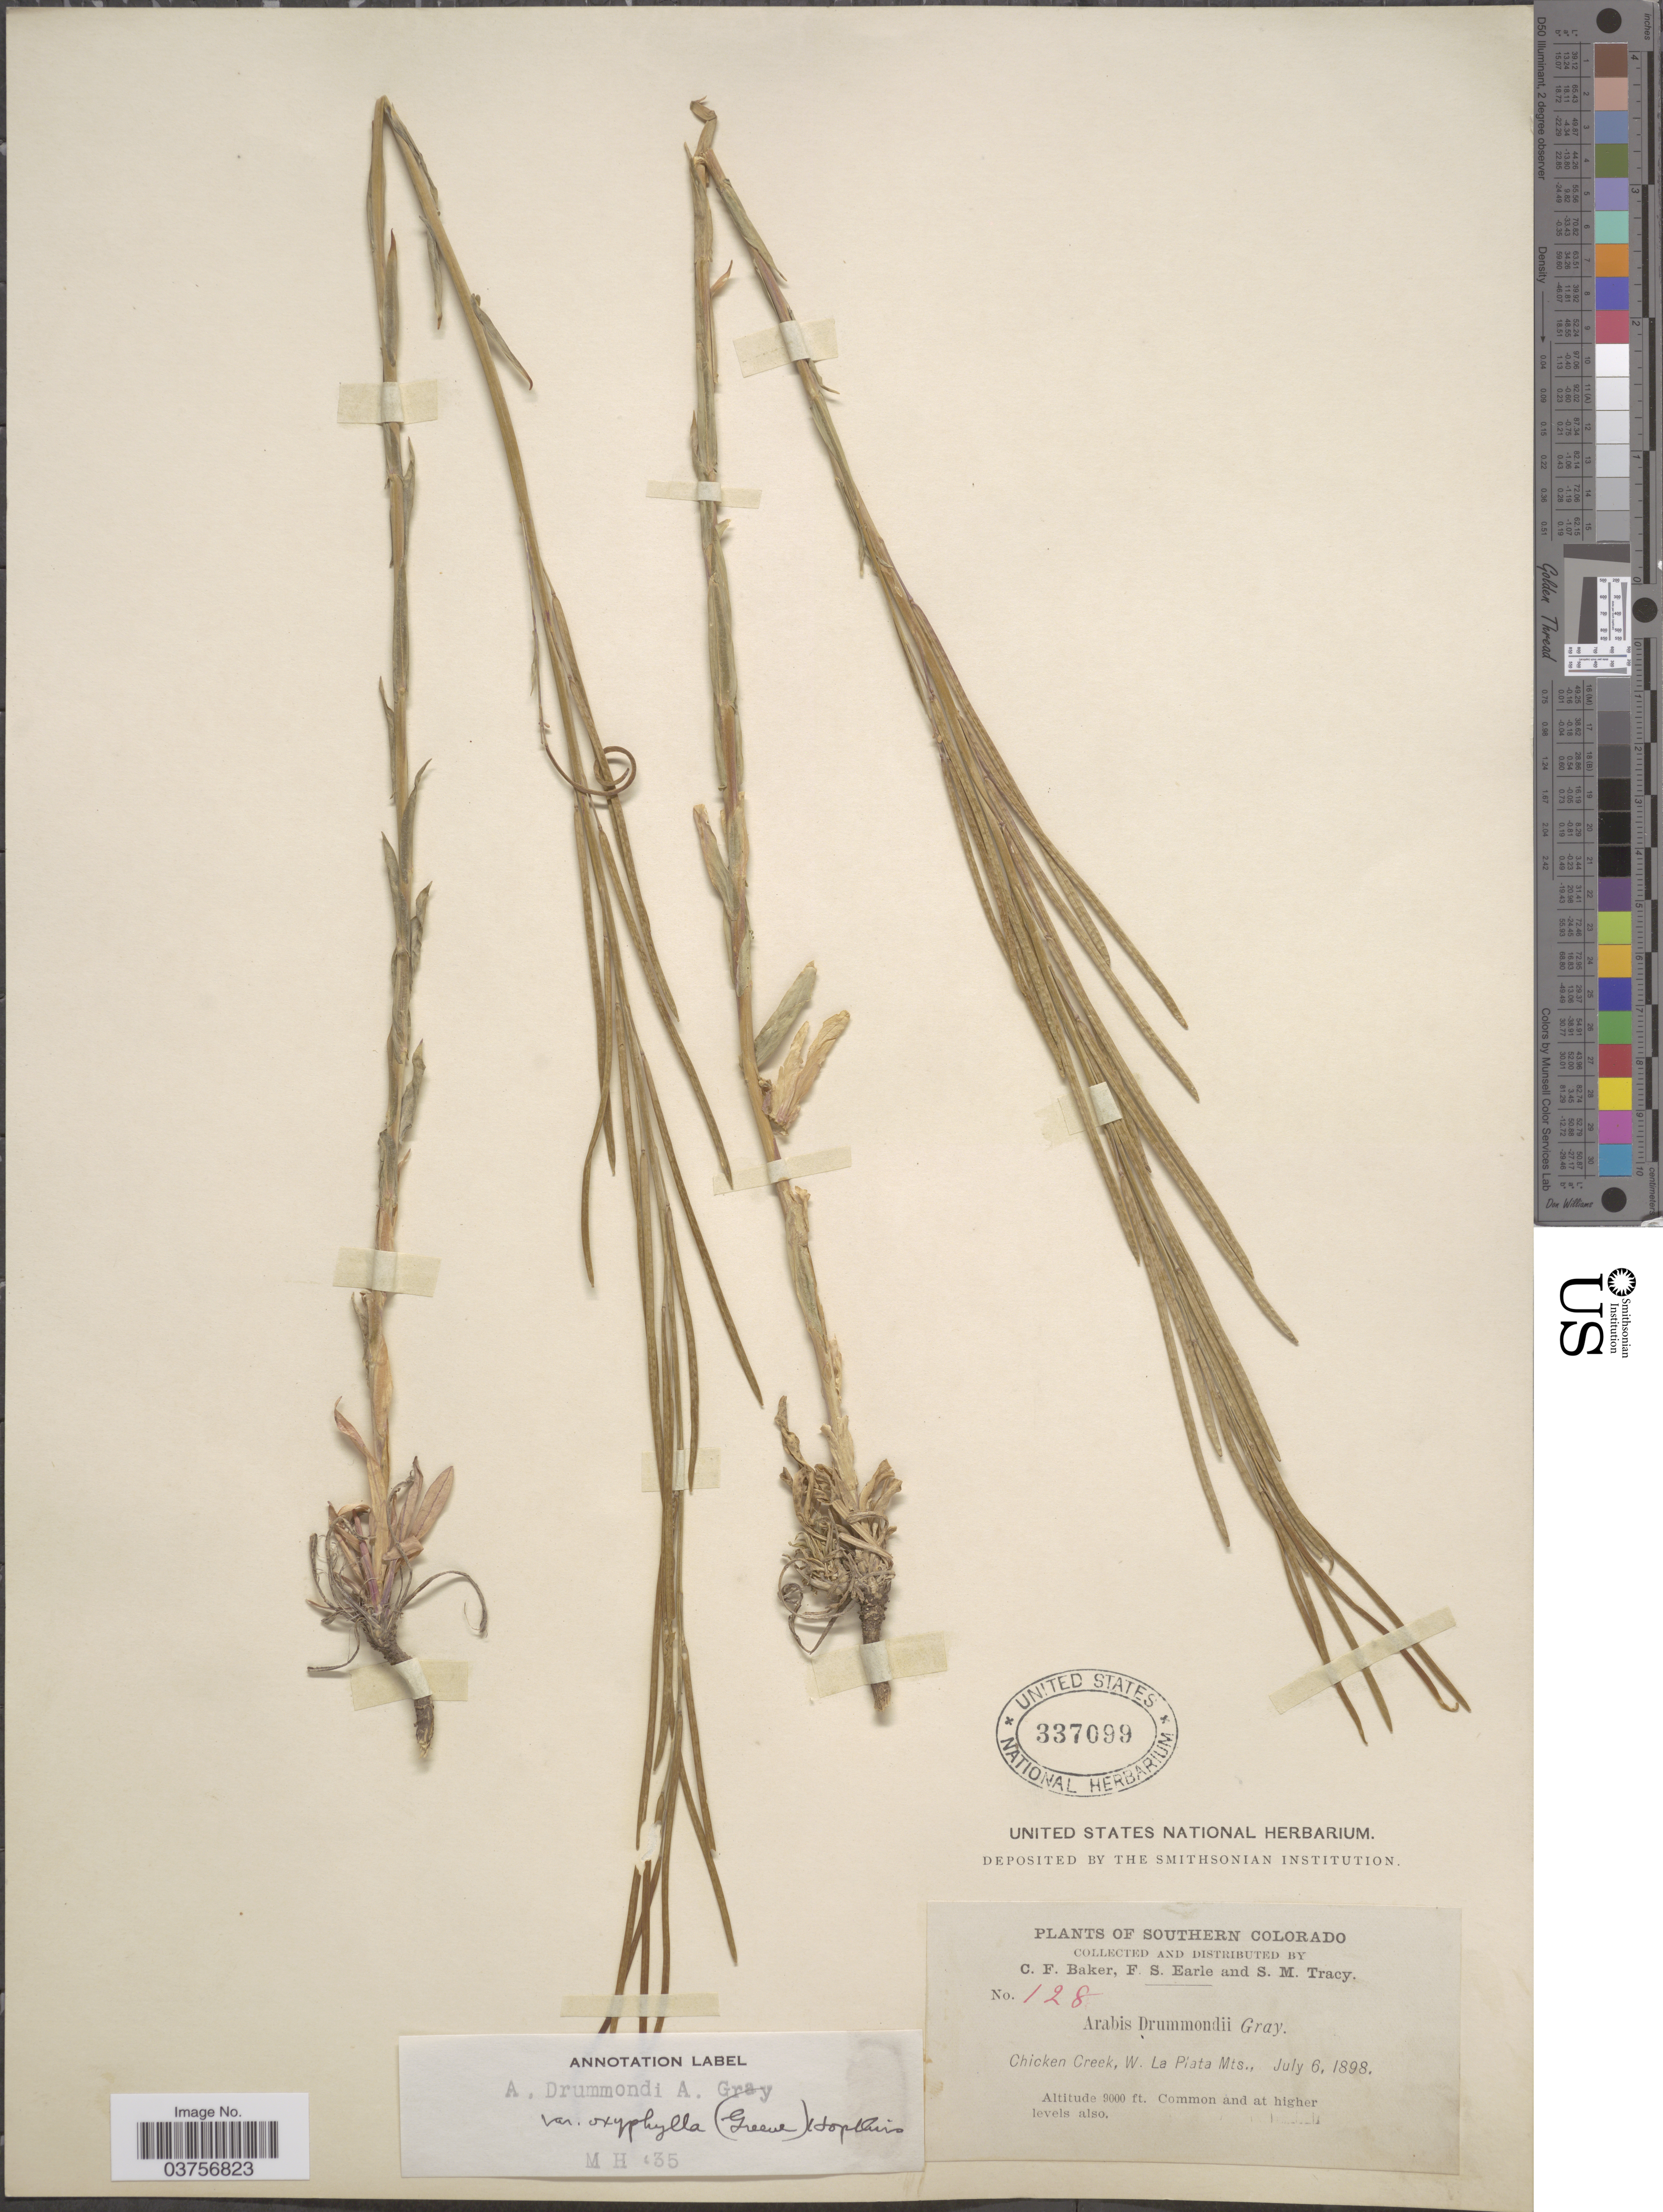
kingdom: Plantae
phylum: Tracheophyta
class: Magnoliopsida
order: Brassicales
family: Brassicaceae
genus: Arabis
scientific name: Arabis drummondii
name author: A. Gray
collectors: C. F. Baker, F. S. Earle & S. M. Tracy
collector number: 128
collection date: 1898-07-06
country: United States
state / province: Colorado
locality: Southern Colorado. Chicken Creek, W. La Plata Mts.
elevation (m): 2743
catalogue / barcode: US 337099